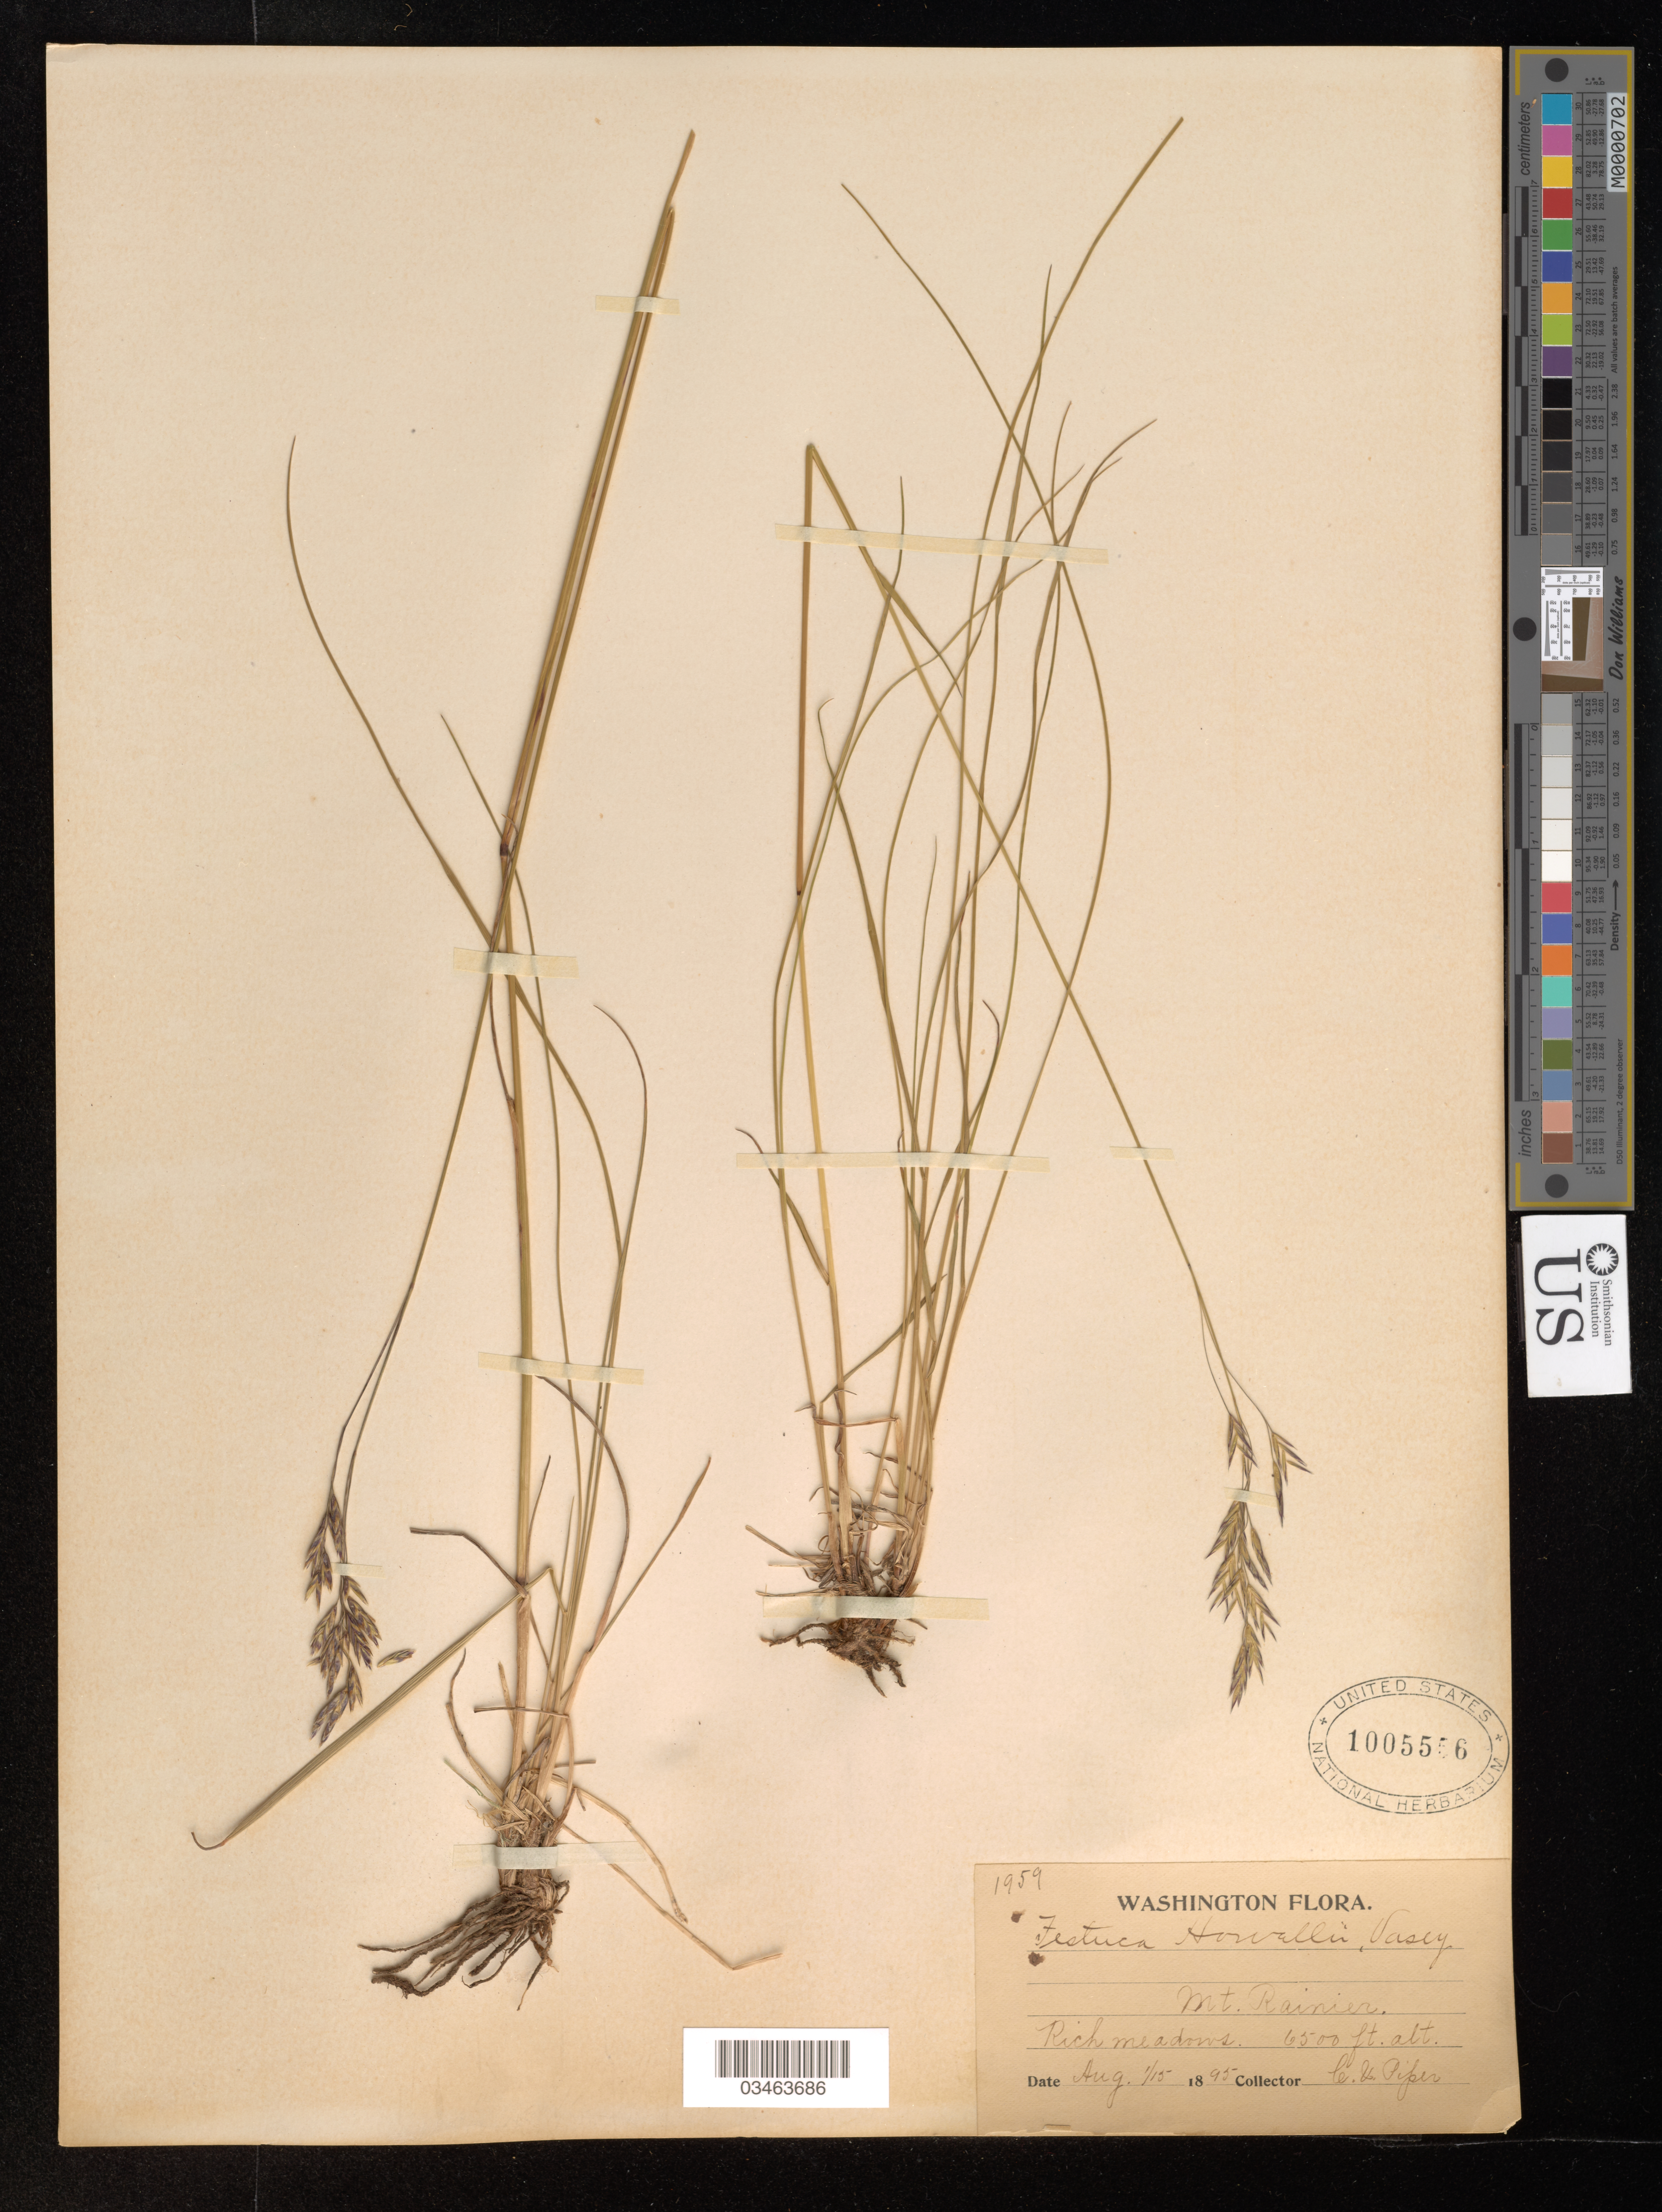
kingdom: Plantae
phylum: Tracheophyta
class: Liliopsida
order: Poales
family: Poaceae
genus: Festuca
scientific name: Festuca howellii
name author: Hack. ex W.J. Beal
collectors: C. V. Piper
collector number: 1959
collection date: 1895-08-01/1895-08-15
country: United States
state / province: Washington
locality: Mt. Rainier.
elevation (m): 1981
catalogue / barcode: US 1005556